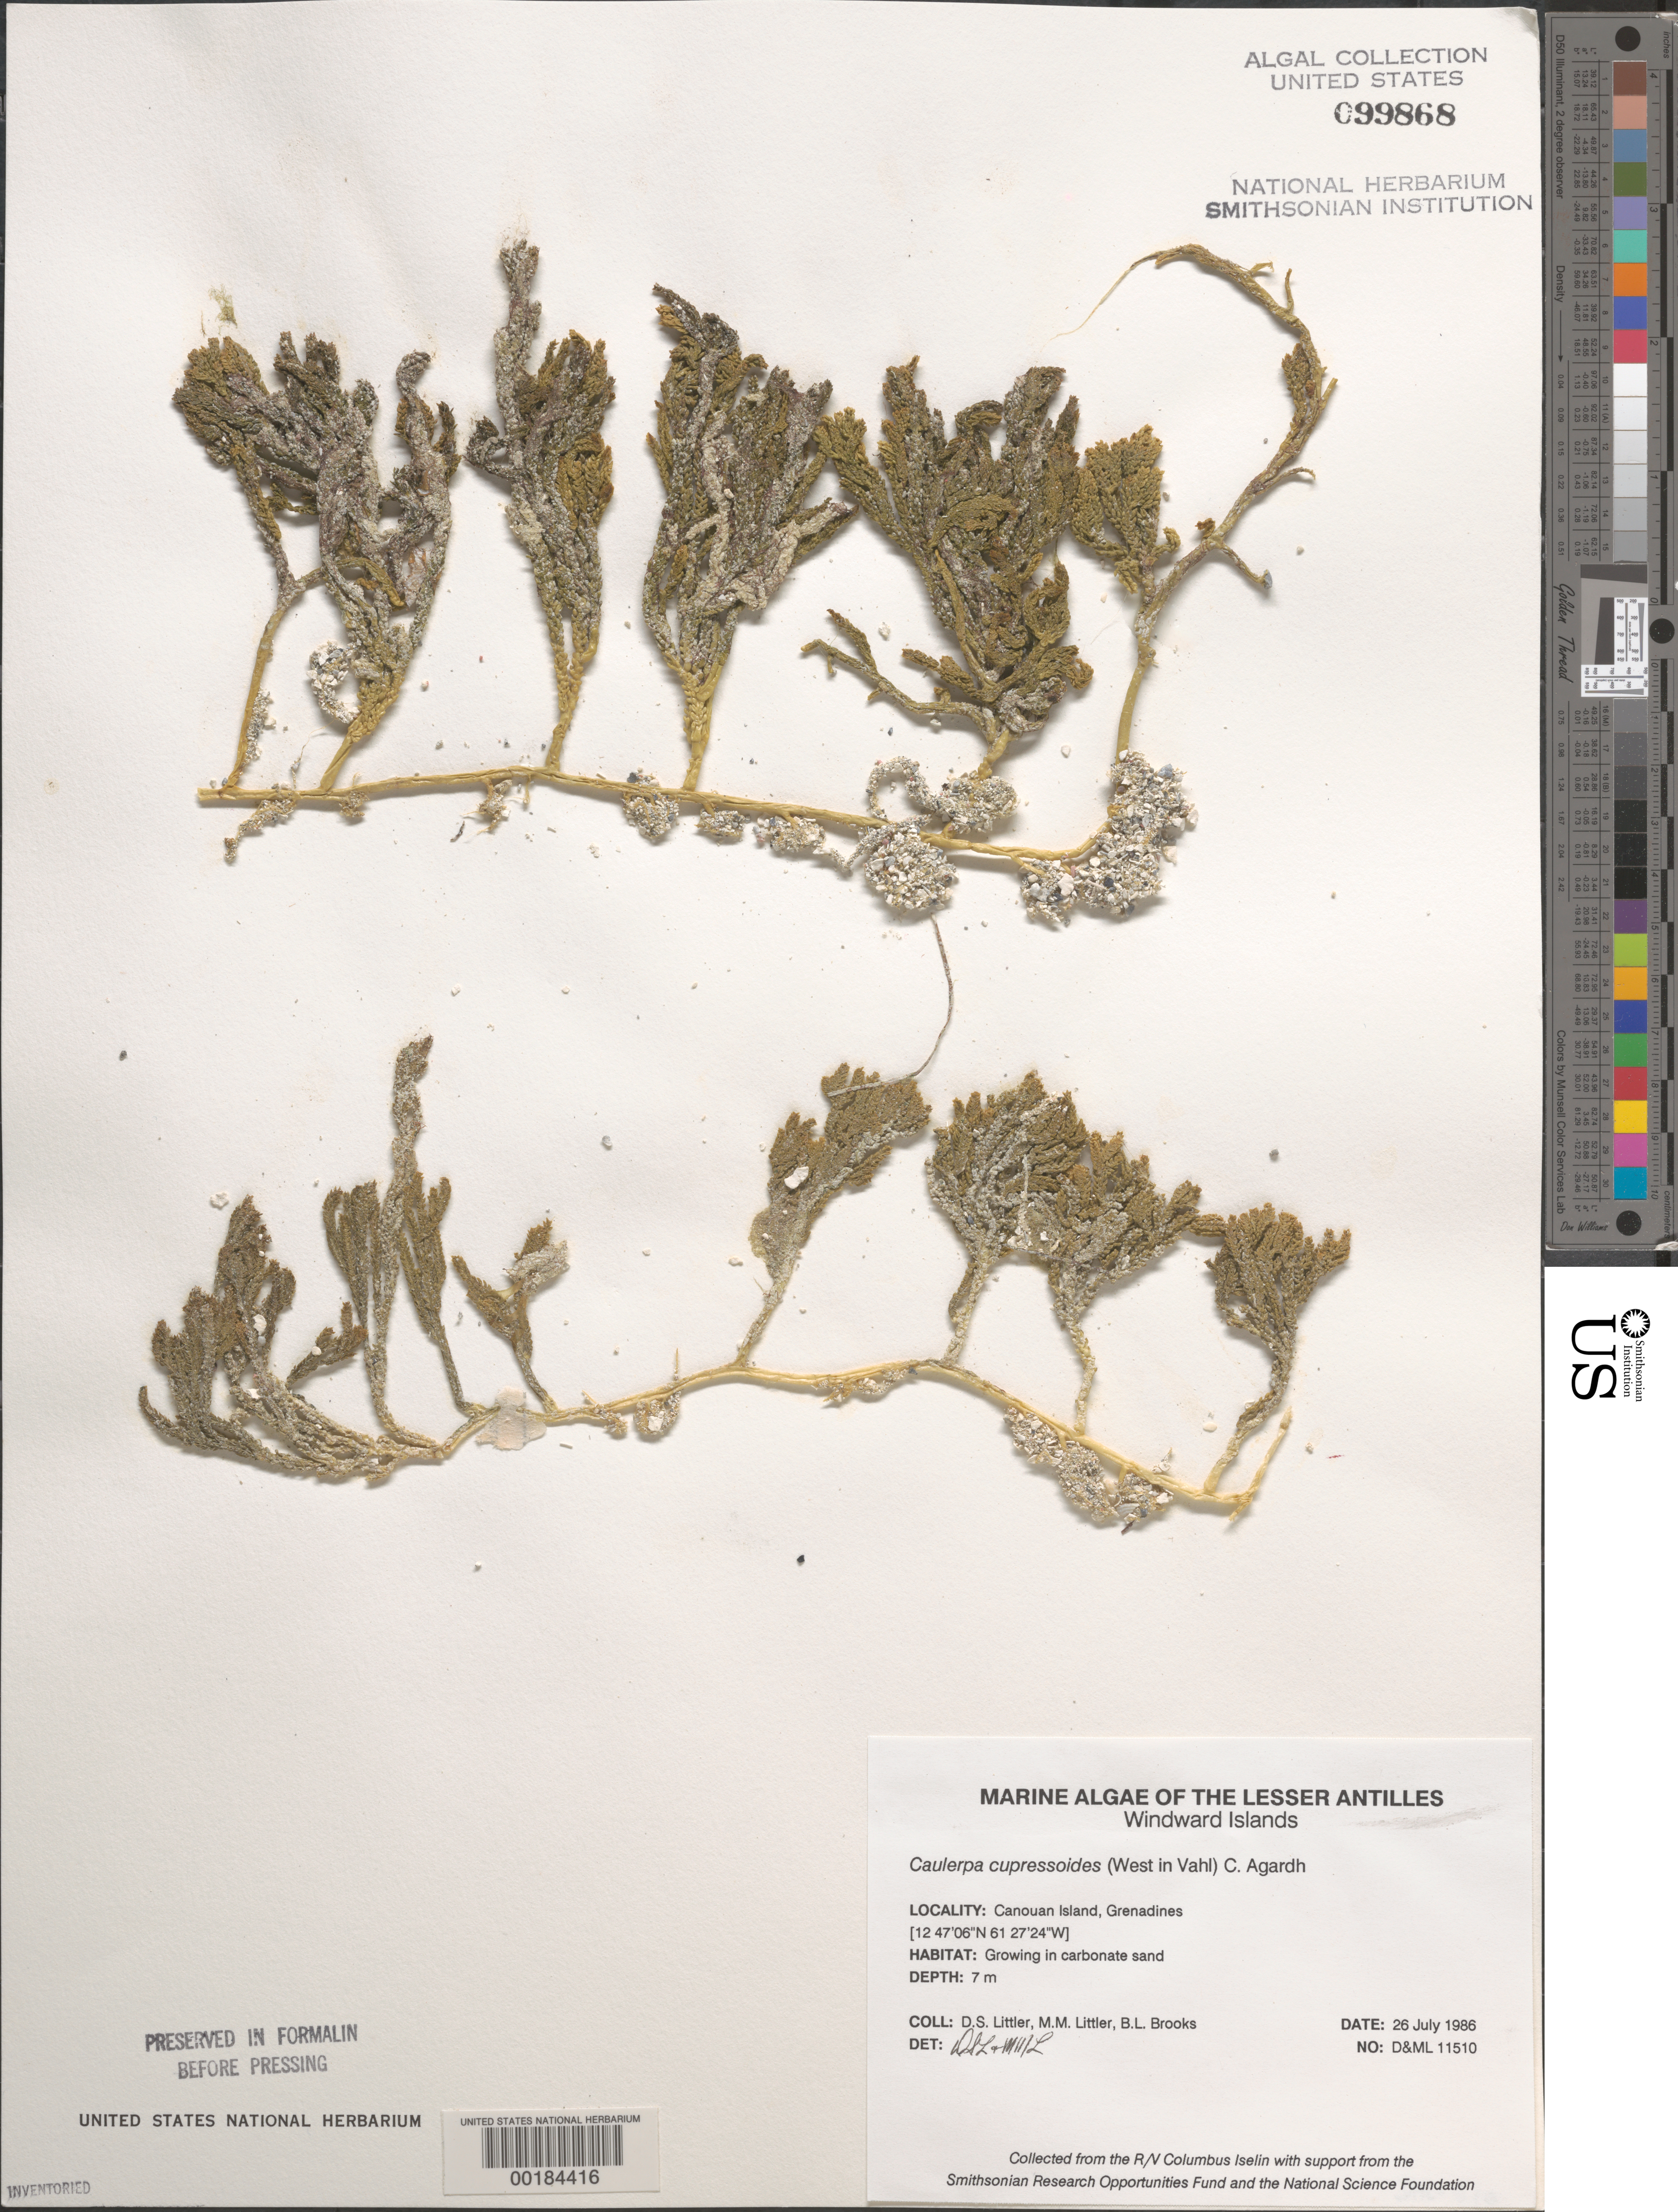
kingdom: Plantae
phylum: Chlorophyta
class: Ulvophyceae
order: Bryopsidales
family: Caulerpaceae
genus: Caulerpa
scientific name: Caulerpa cupressoides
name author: (Vahl) C. Agardh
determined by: Littler, D. S.; Littler, M. M.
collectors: D. S. Littler, M. M. Littler & B. Brooks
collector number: D&ML 11510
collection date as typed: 26 Jul 1986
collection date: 1986-07-26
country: St. Vincent - Grenadines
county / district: Grenadines Parish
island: Canouan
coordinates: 12 47' 06" N, 61 27' 24" W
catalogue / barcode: US 99868